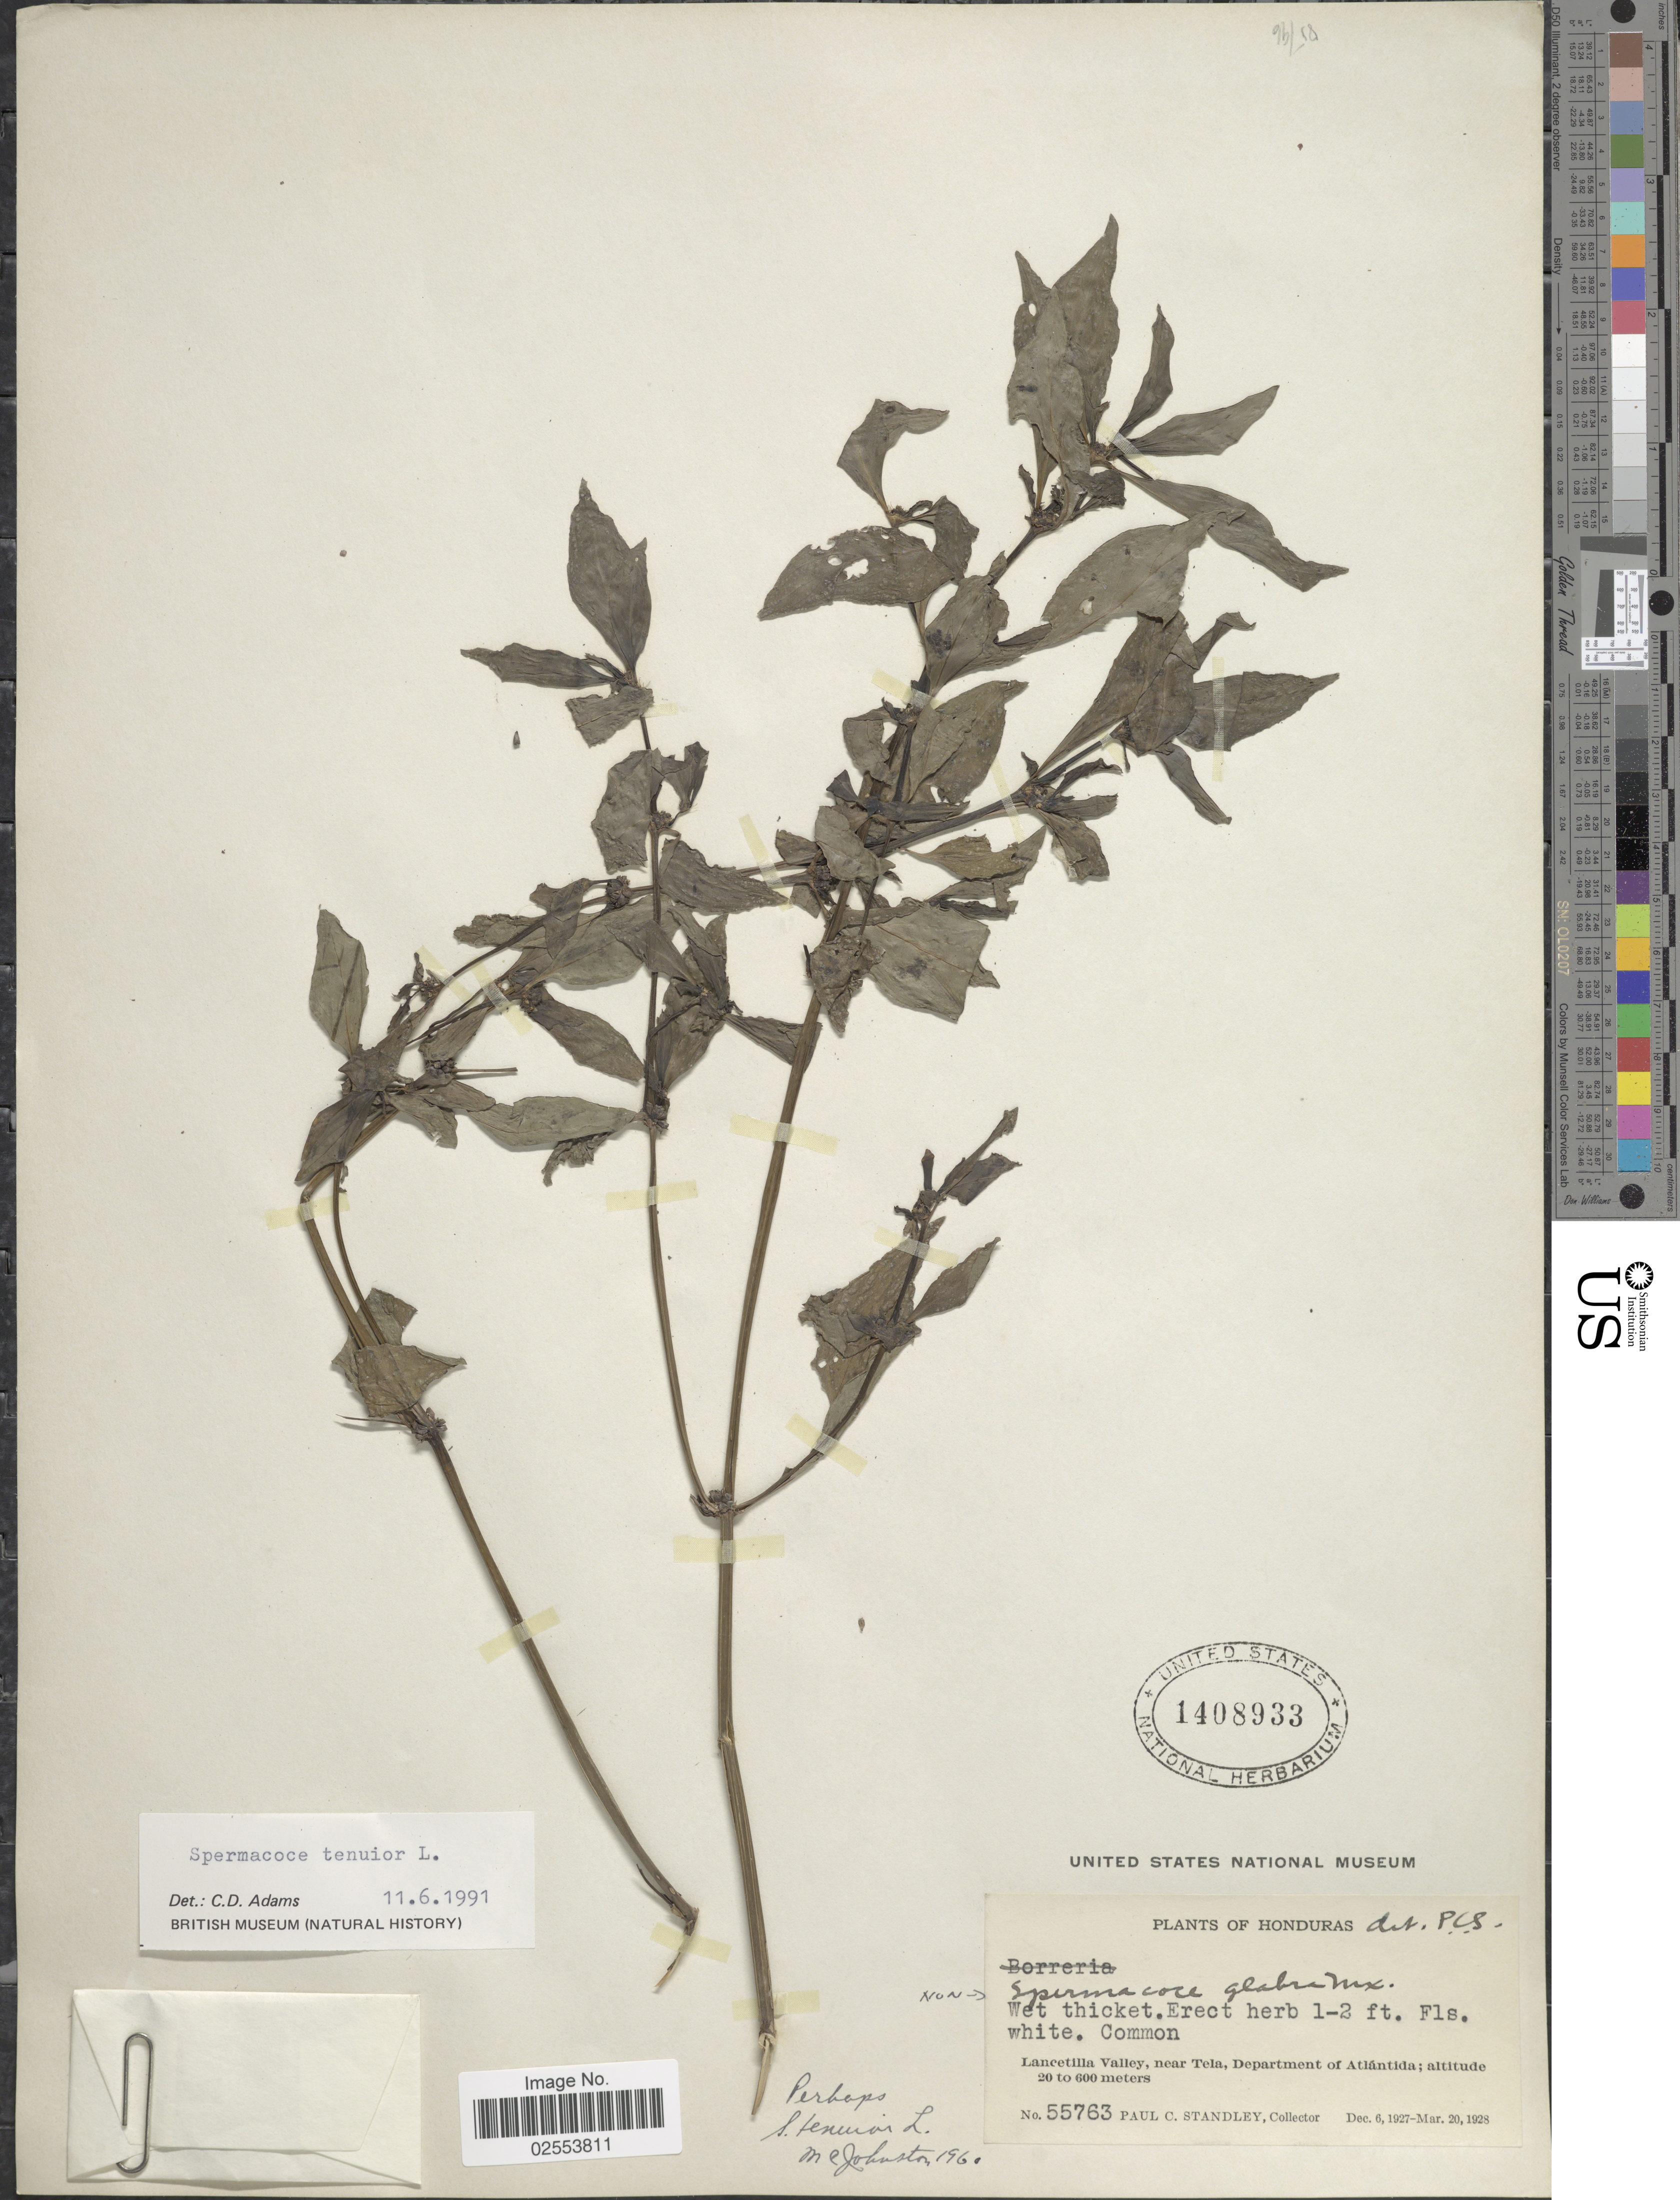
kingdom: Plantae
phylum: Tracheophyta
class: Magnoliopsida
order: Gentianales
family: Rubiaceae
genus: Spermacoce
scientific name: Spermacoce tenuior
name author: L.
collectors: P. C. Standley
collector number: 55763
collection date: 1927-12-06/1928-03-20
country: Honduras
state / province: Atlántida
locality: Wet thicket, Lancetilla Valley, near Tela.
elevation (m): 20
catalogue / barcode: US 1408933